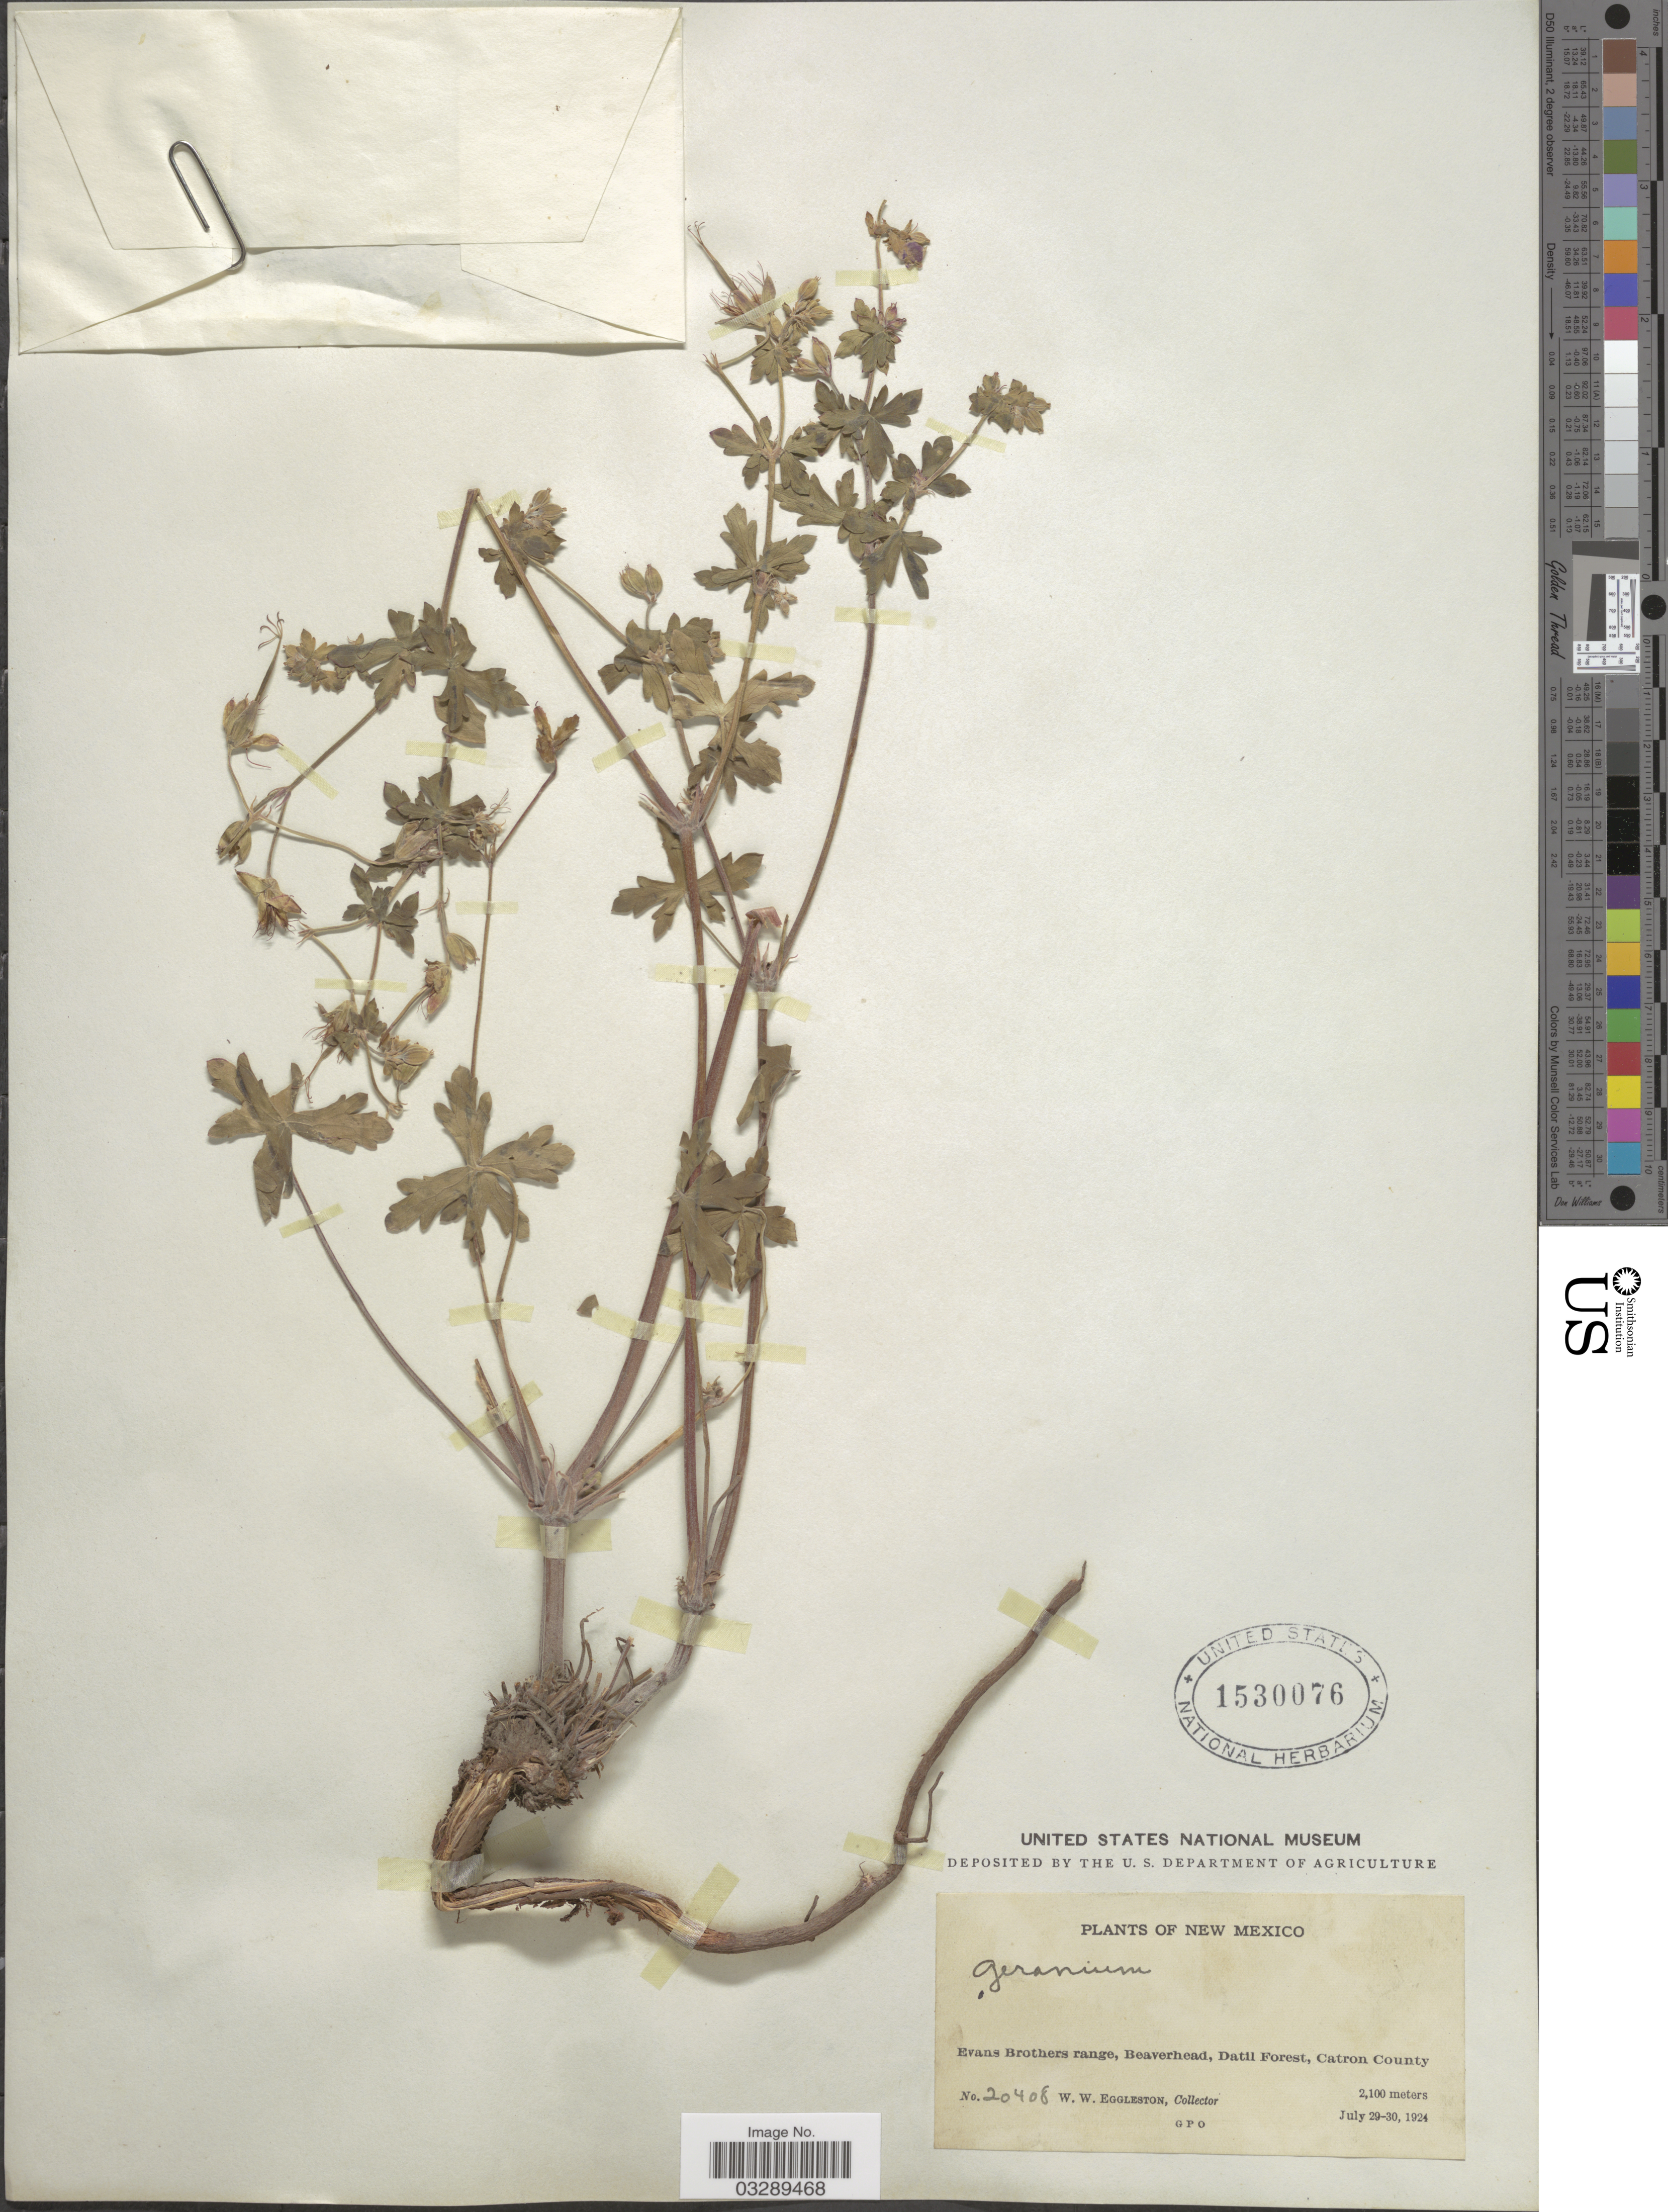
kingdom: Plantae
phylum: Tracheophyta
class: Magnoliopsida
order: Geraniales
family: Geraniaceae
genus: Geranium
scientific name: Geranium sp.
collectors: W. W. Eggleston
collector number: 20408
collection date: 1924-07-29/1924-07-30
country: United States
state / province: New Mexico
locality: Evans Brothers range, Beaverhead, Datil Forest, Catron County.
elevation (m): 2100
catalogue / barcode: US 1530076